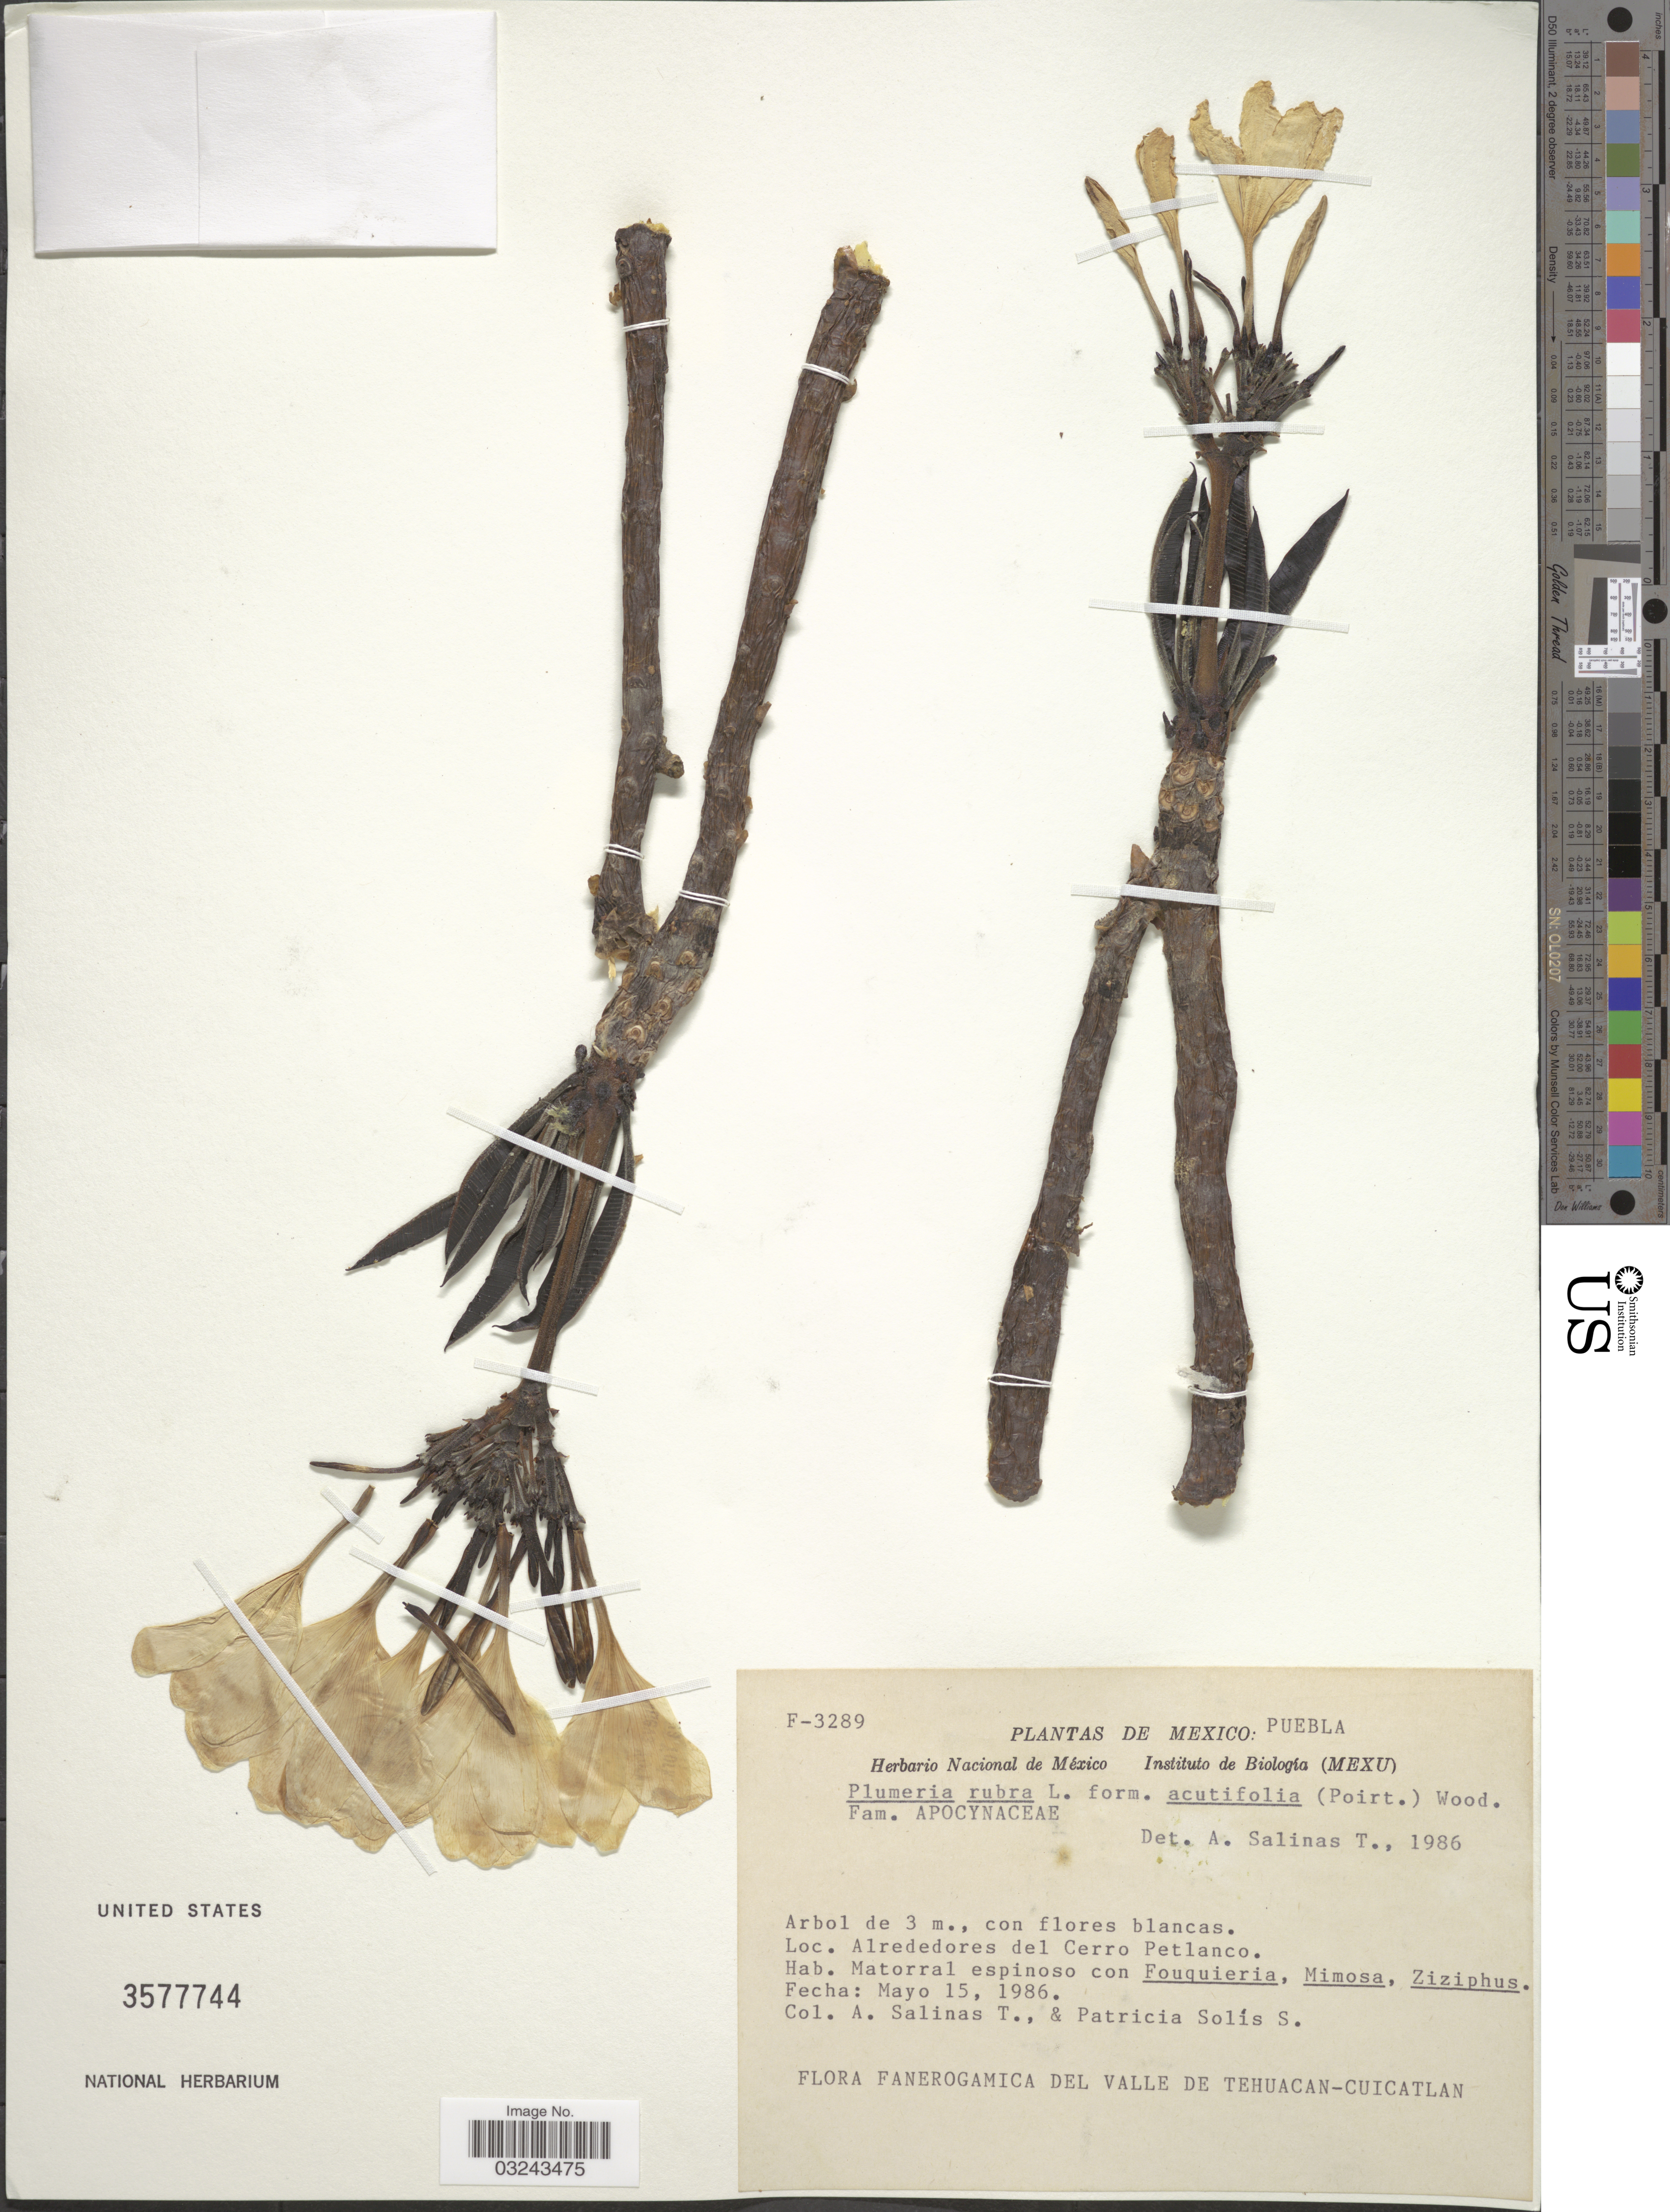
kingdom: Plantae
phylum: Tracheophyta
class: Magnoliopsida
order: Gentianales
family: Apocynaceae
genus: Plumeria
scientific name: Plumeria rubra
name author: L.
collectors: A. Salinas T. & P. Solis S.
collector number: F-3289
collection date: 1986-05-15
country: Mexico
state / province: Puebla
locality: Alrededores del Cerro Petlanco. fanerogamica del Valle de Tehuacan-Cuicatlan.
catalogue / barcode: US 3577744